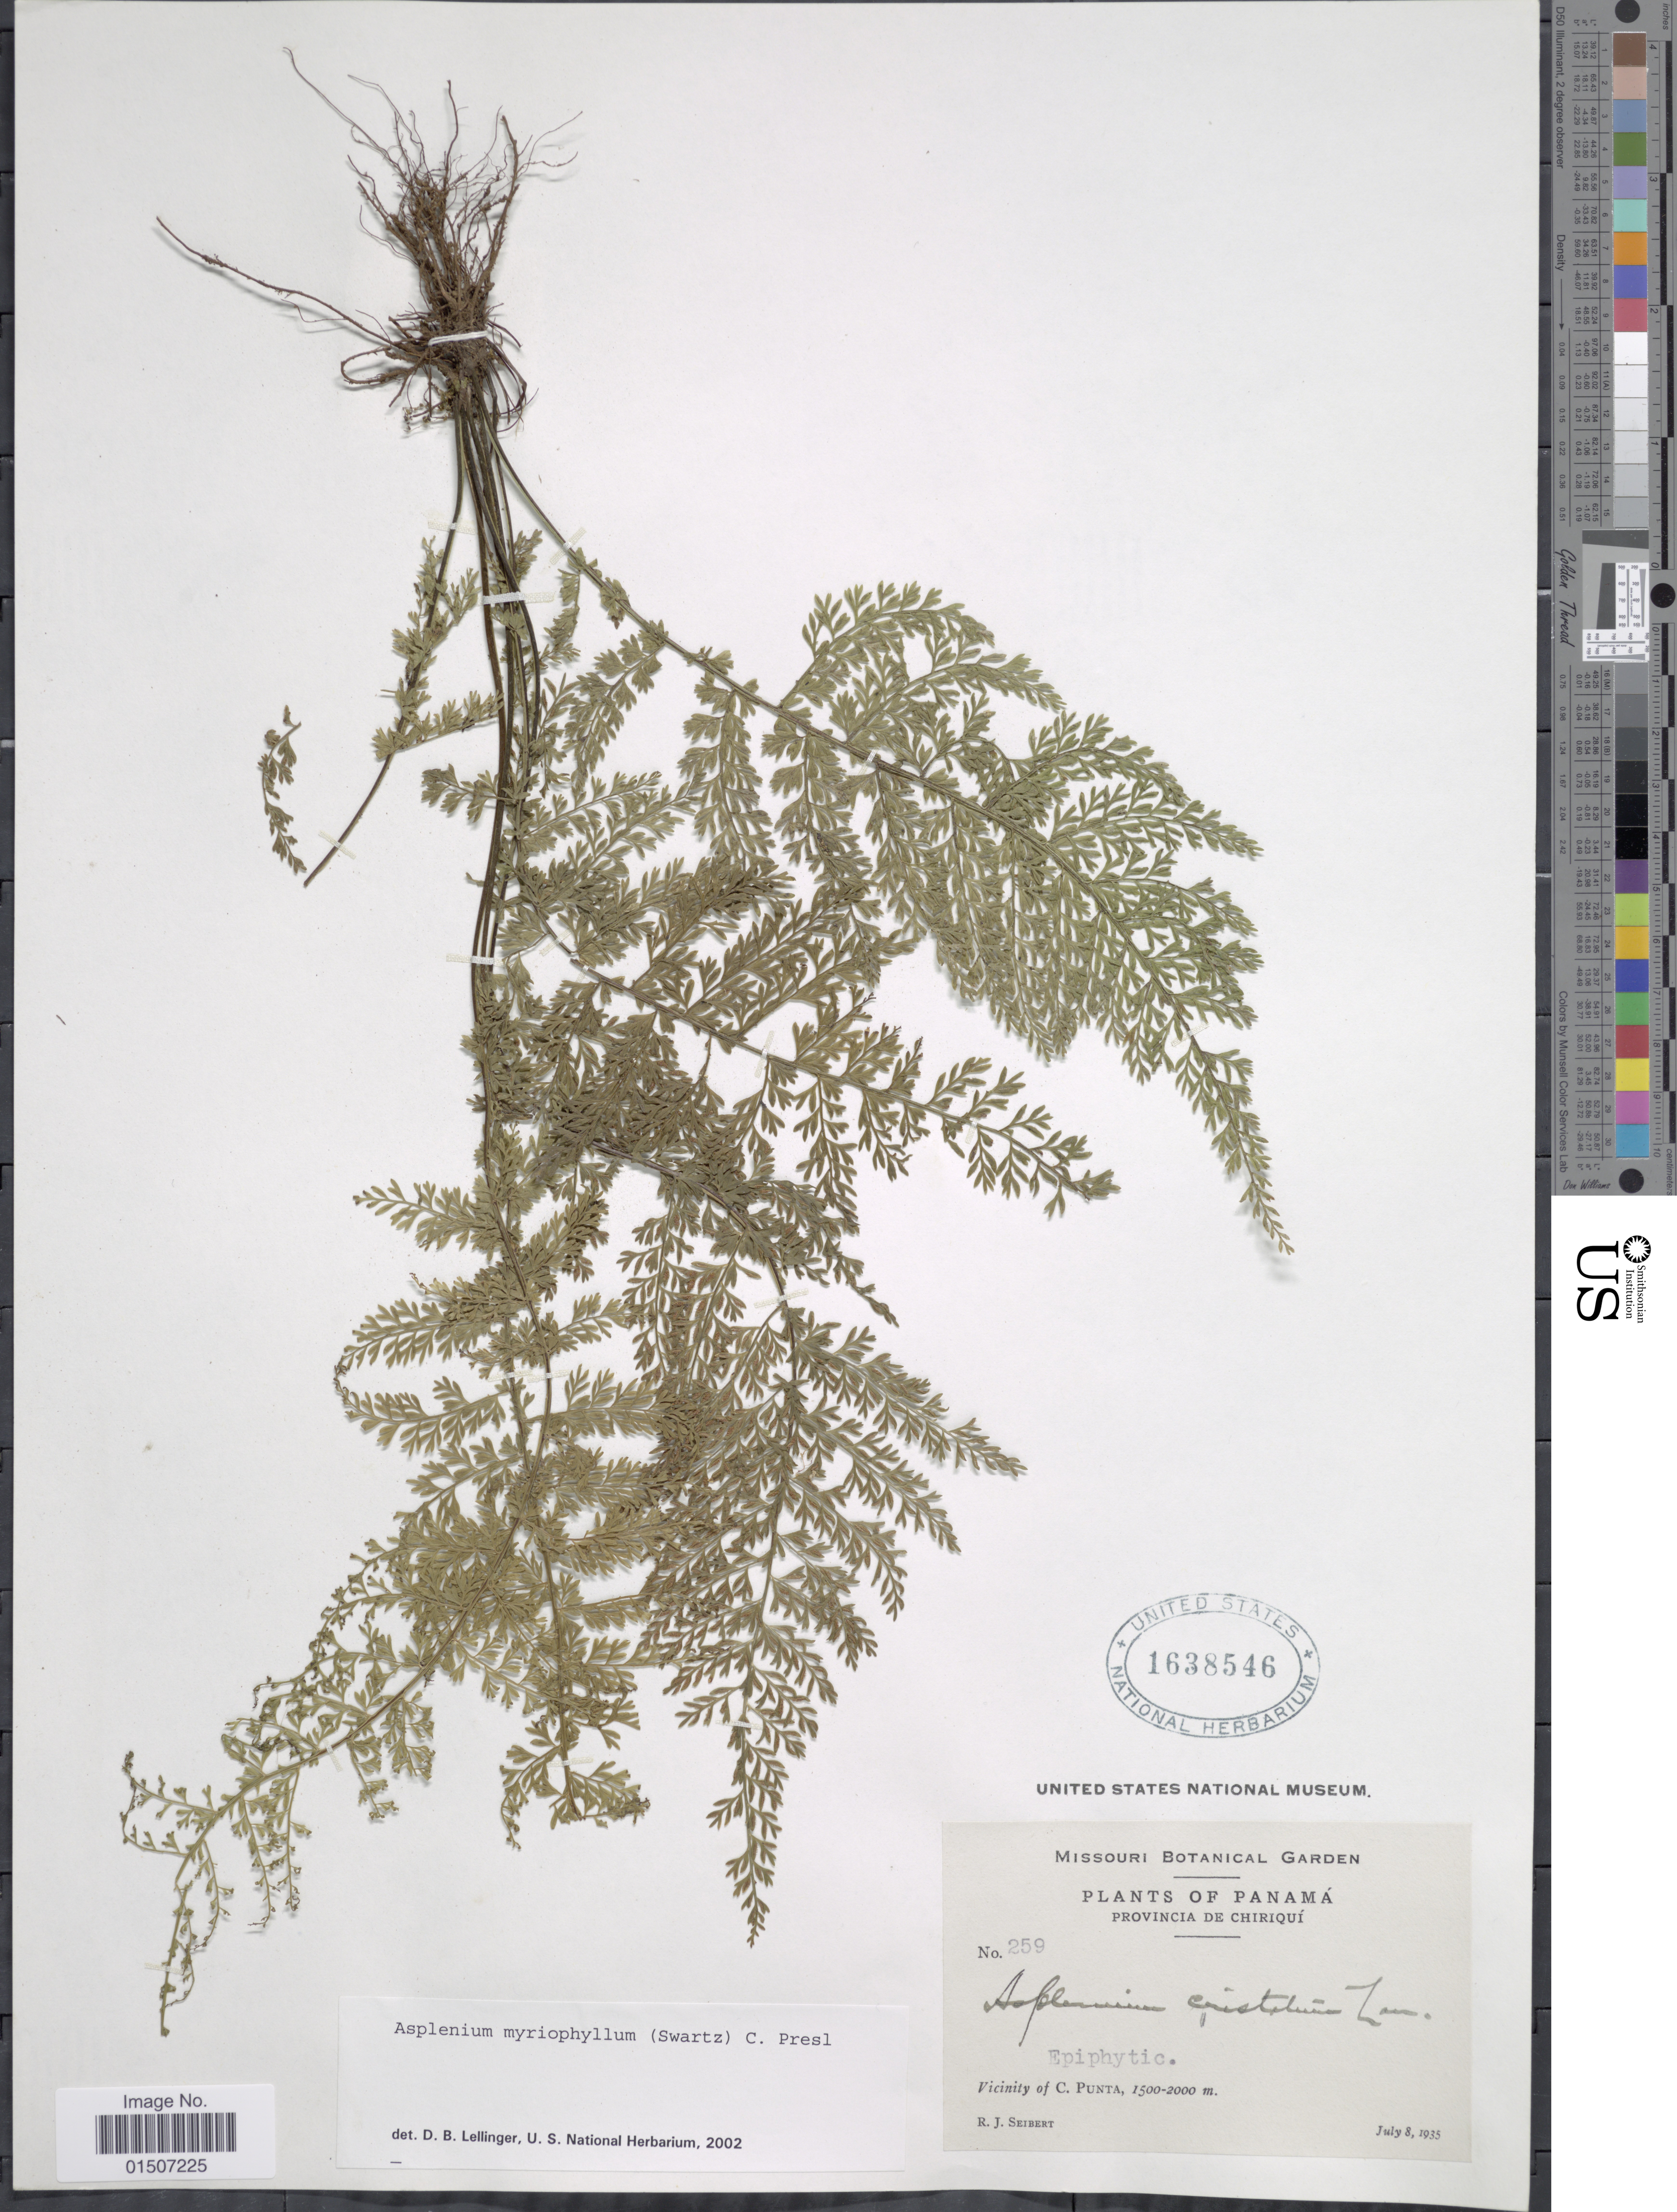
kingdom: Plantae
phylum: Tracheophyta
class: Polypodiopsida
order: Polypodiales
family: Aspleniaceae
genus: Asplenium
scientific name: Asplenium myriophyllum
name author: (Sw.) C. Presl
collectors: R. J. Seibert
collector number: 259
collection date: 1935-07-08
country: Panama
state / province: Chiriqui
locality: Vicinity of C. Punta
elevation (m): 1500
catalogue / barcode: US 1638546